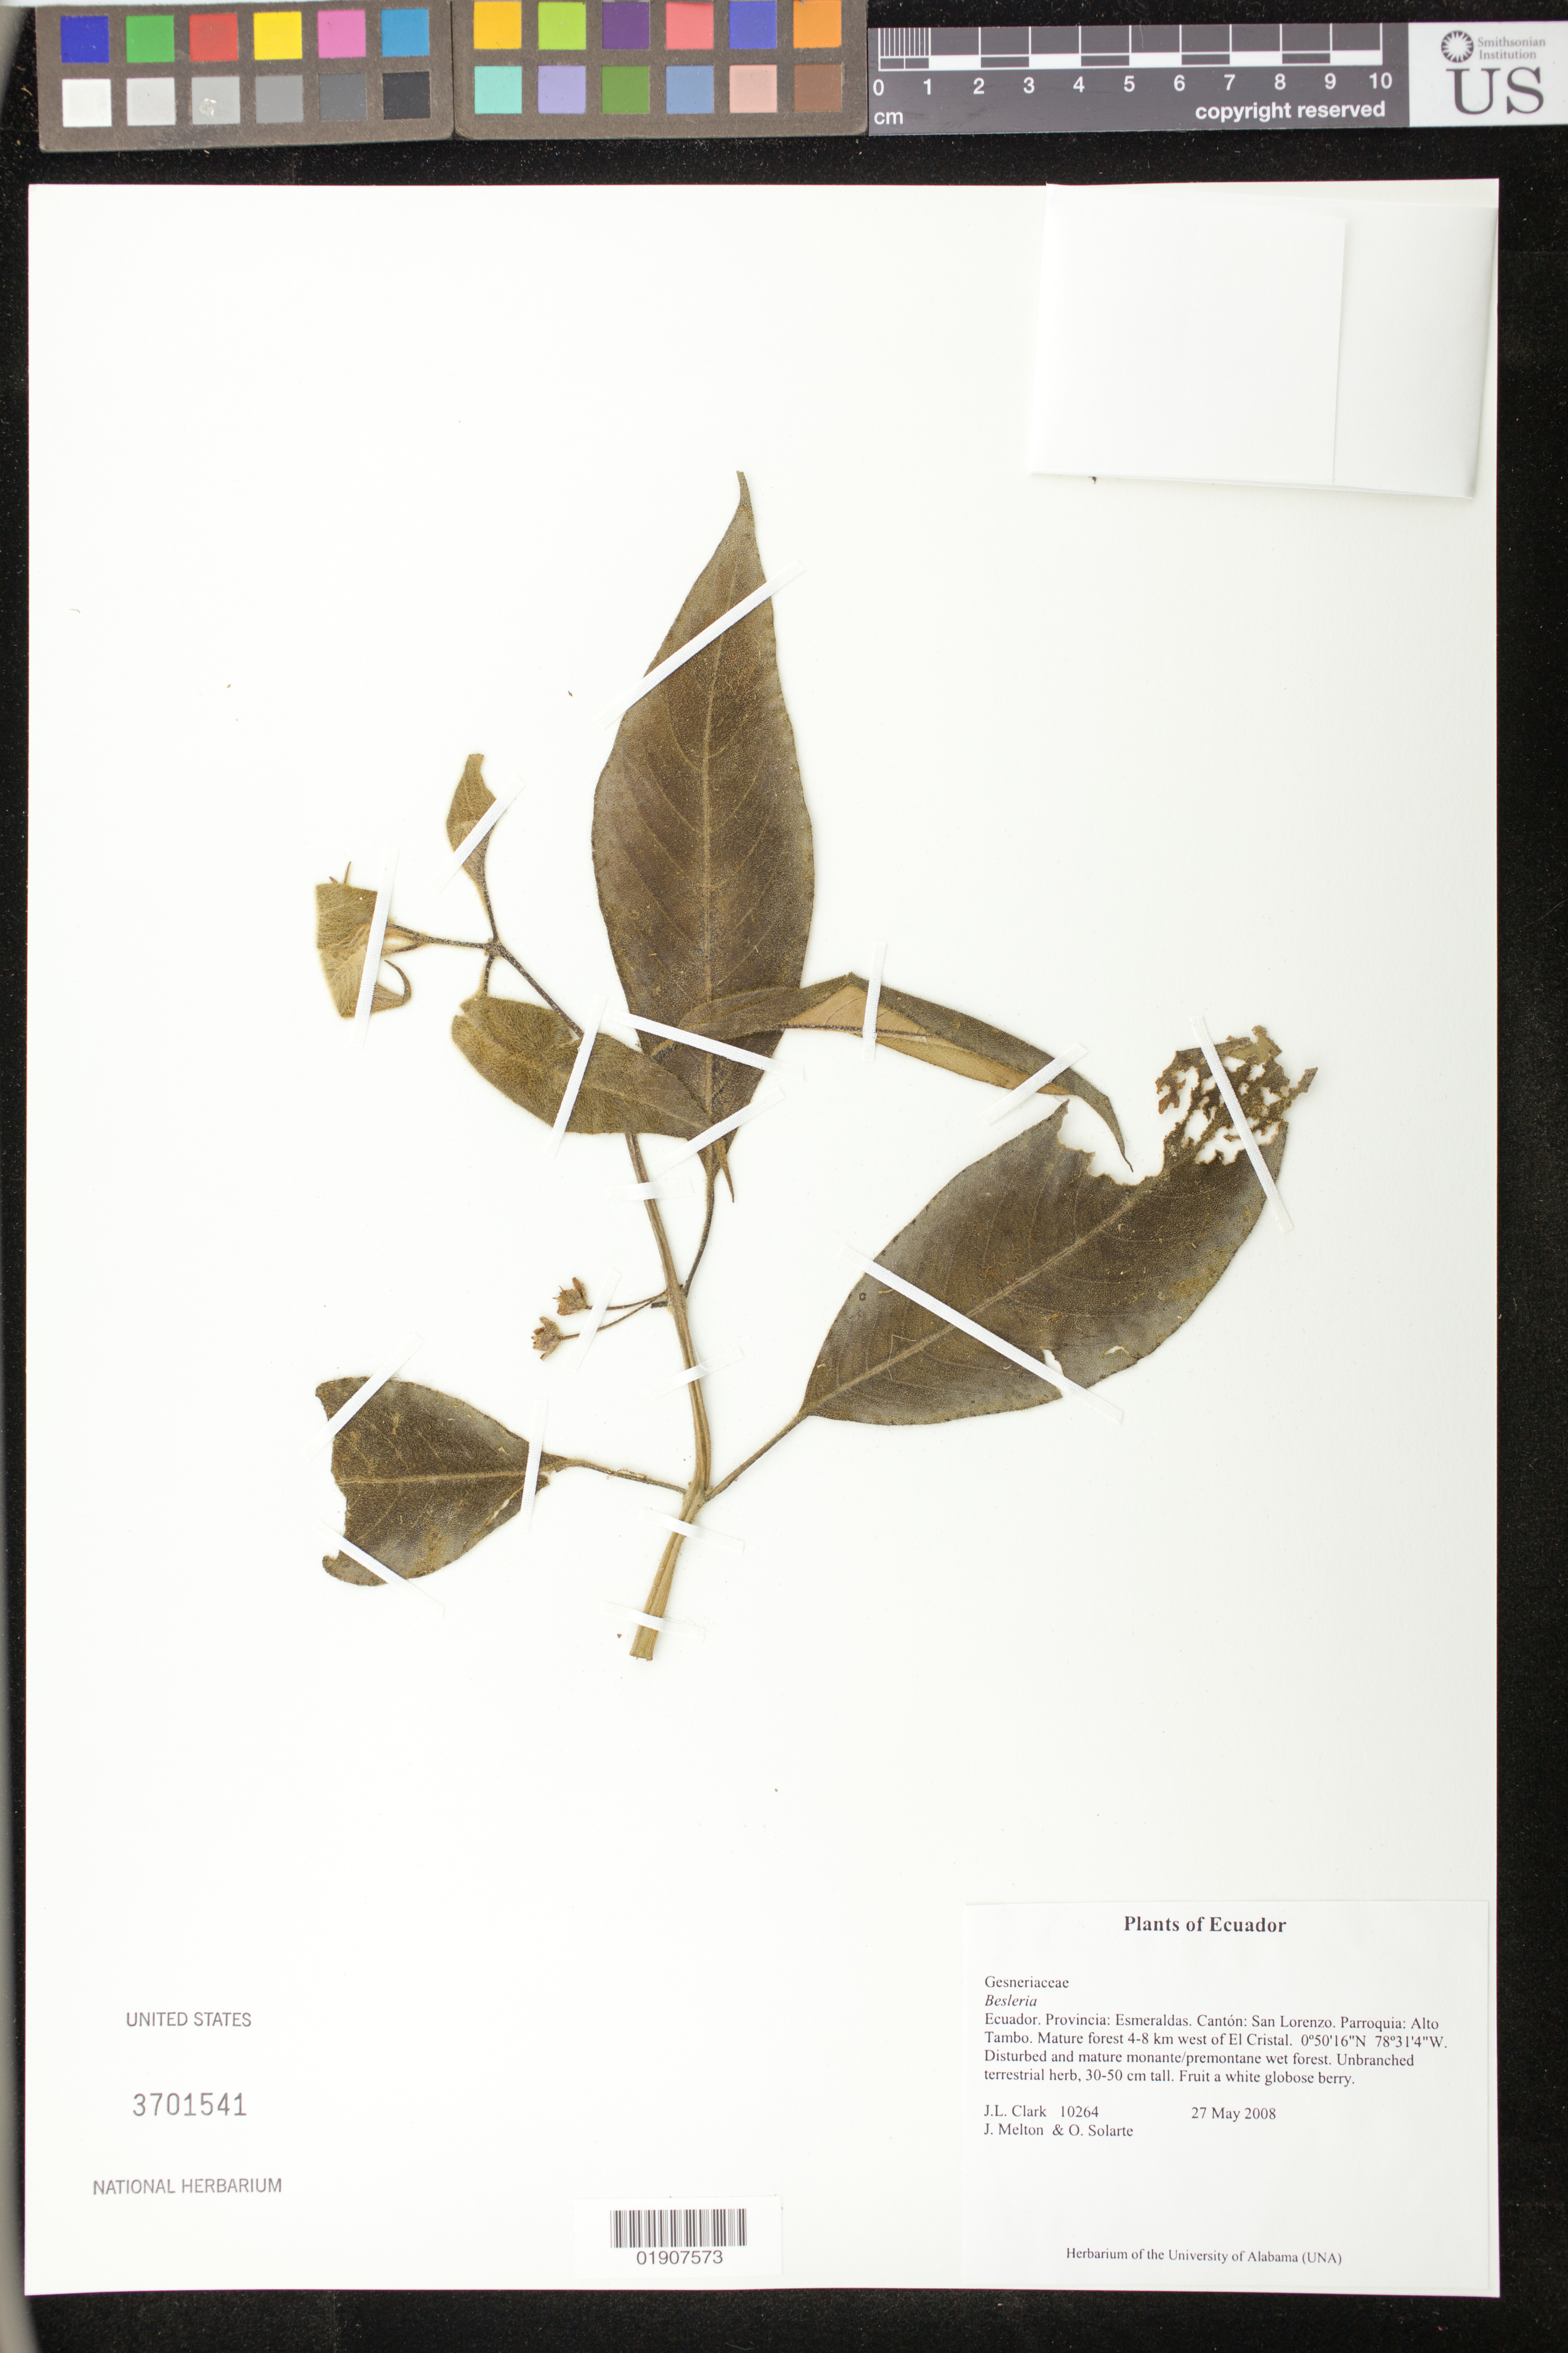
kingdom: Plantae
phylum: Tracheophyta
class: Magnoliopsida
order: Lamiales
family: Gesneriaceae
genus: Besleria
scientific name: Besleria sp.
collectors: J. L. Clark, J. Melton & O. Solarte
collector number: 10264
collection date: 2008-05-27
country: Ecuador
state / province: Esmeraldas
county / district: San Lorenzo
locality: Provincia: Esmeraldas. Cantón: San Lorenzo. Parroquia: Alto Tambo. Mature forest 4-8 km west of El Cristal.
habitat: Disturbed and mature monante/premontane wet forest.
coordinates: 0 50 16 N, 78 31 4 W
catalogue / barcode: US 3701541